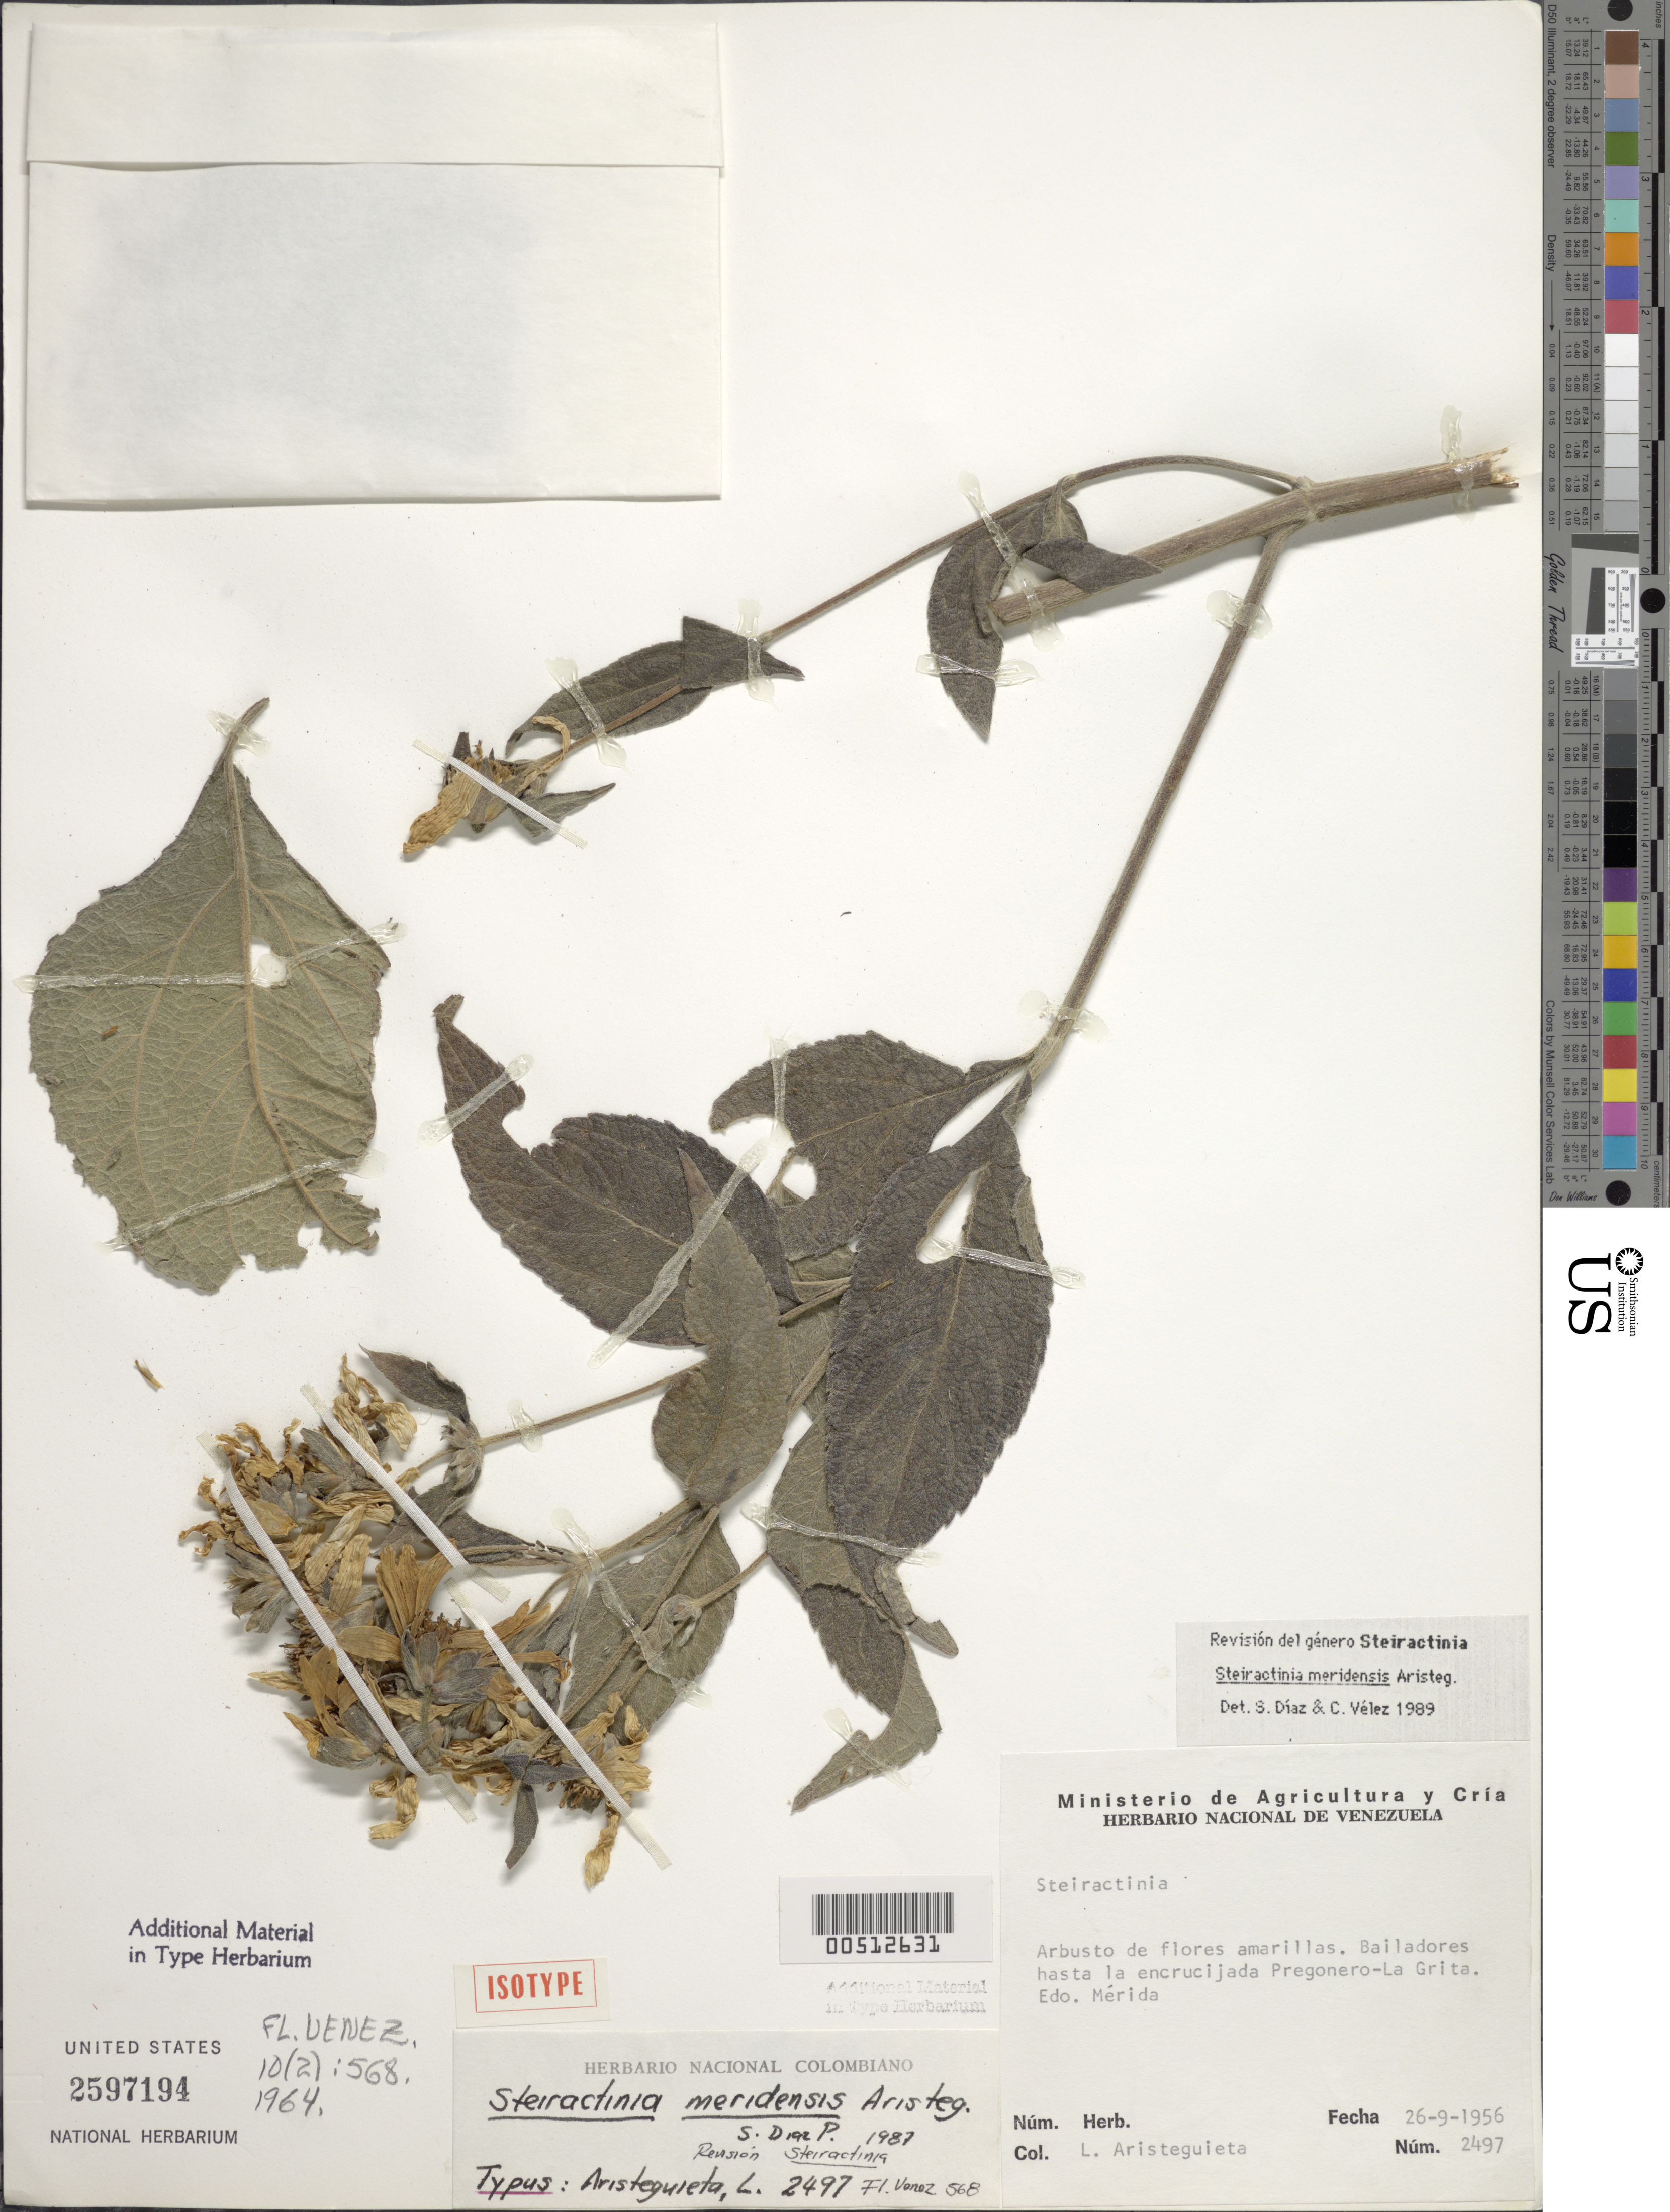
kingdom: Plantae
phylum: Tracheophyta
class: Magnoliopsida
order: Asterales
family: Asteraceae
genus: Steiractinia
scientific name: Steiractinia meridensis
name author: Aristeg.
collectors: L. Aristeguieta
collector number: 2497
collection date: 1956-09-26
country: Venezuela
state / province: Mérida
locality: Bailadores hasta la encrucijada Pregonero-La Frita. Edo. Merida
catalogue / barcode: US 2597194